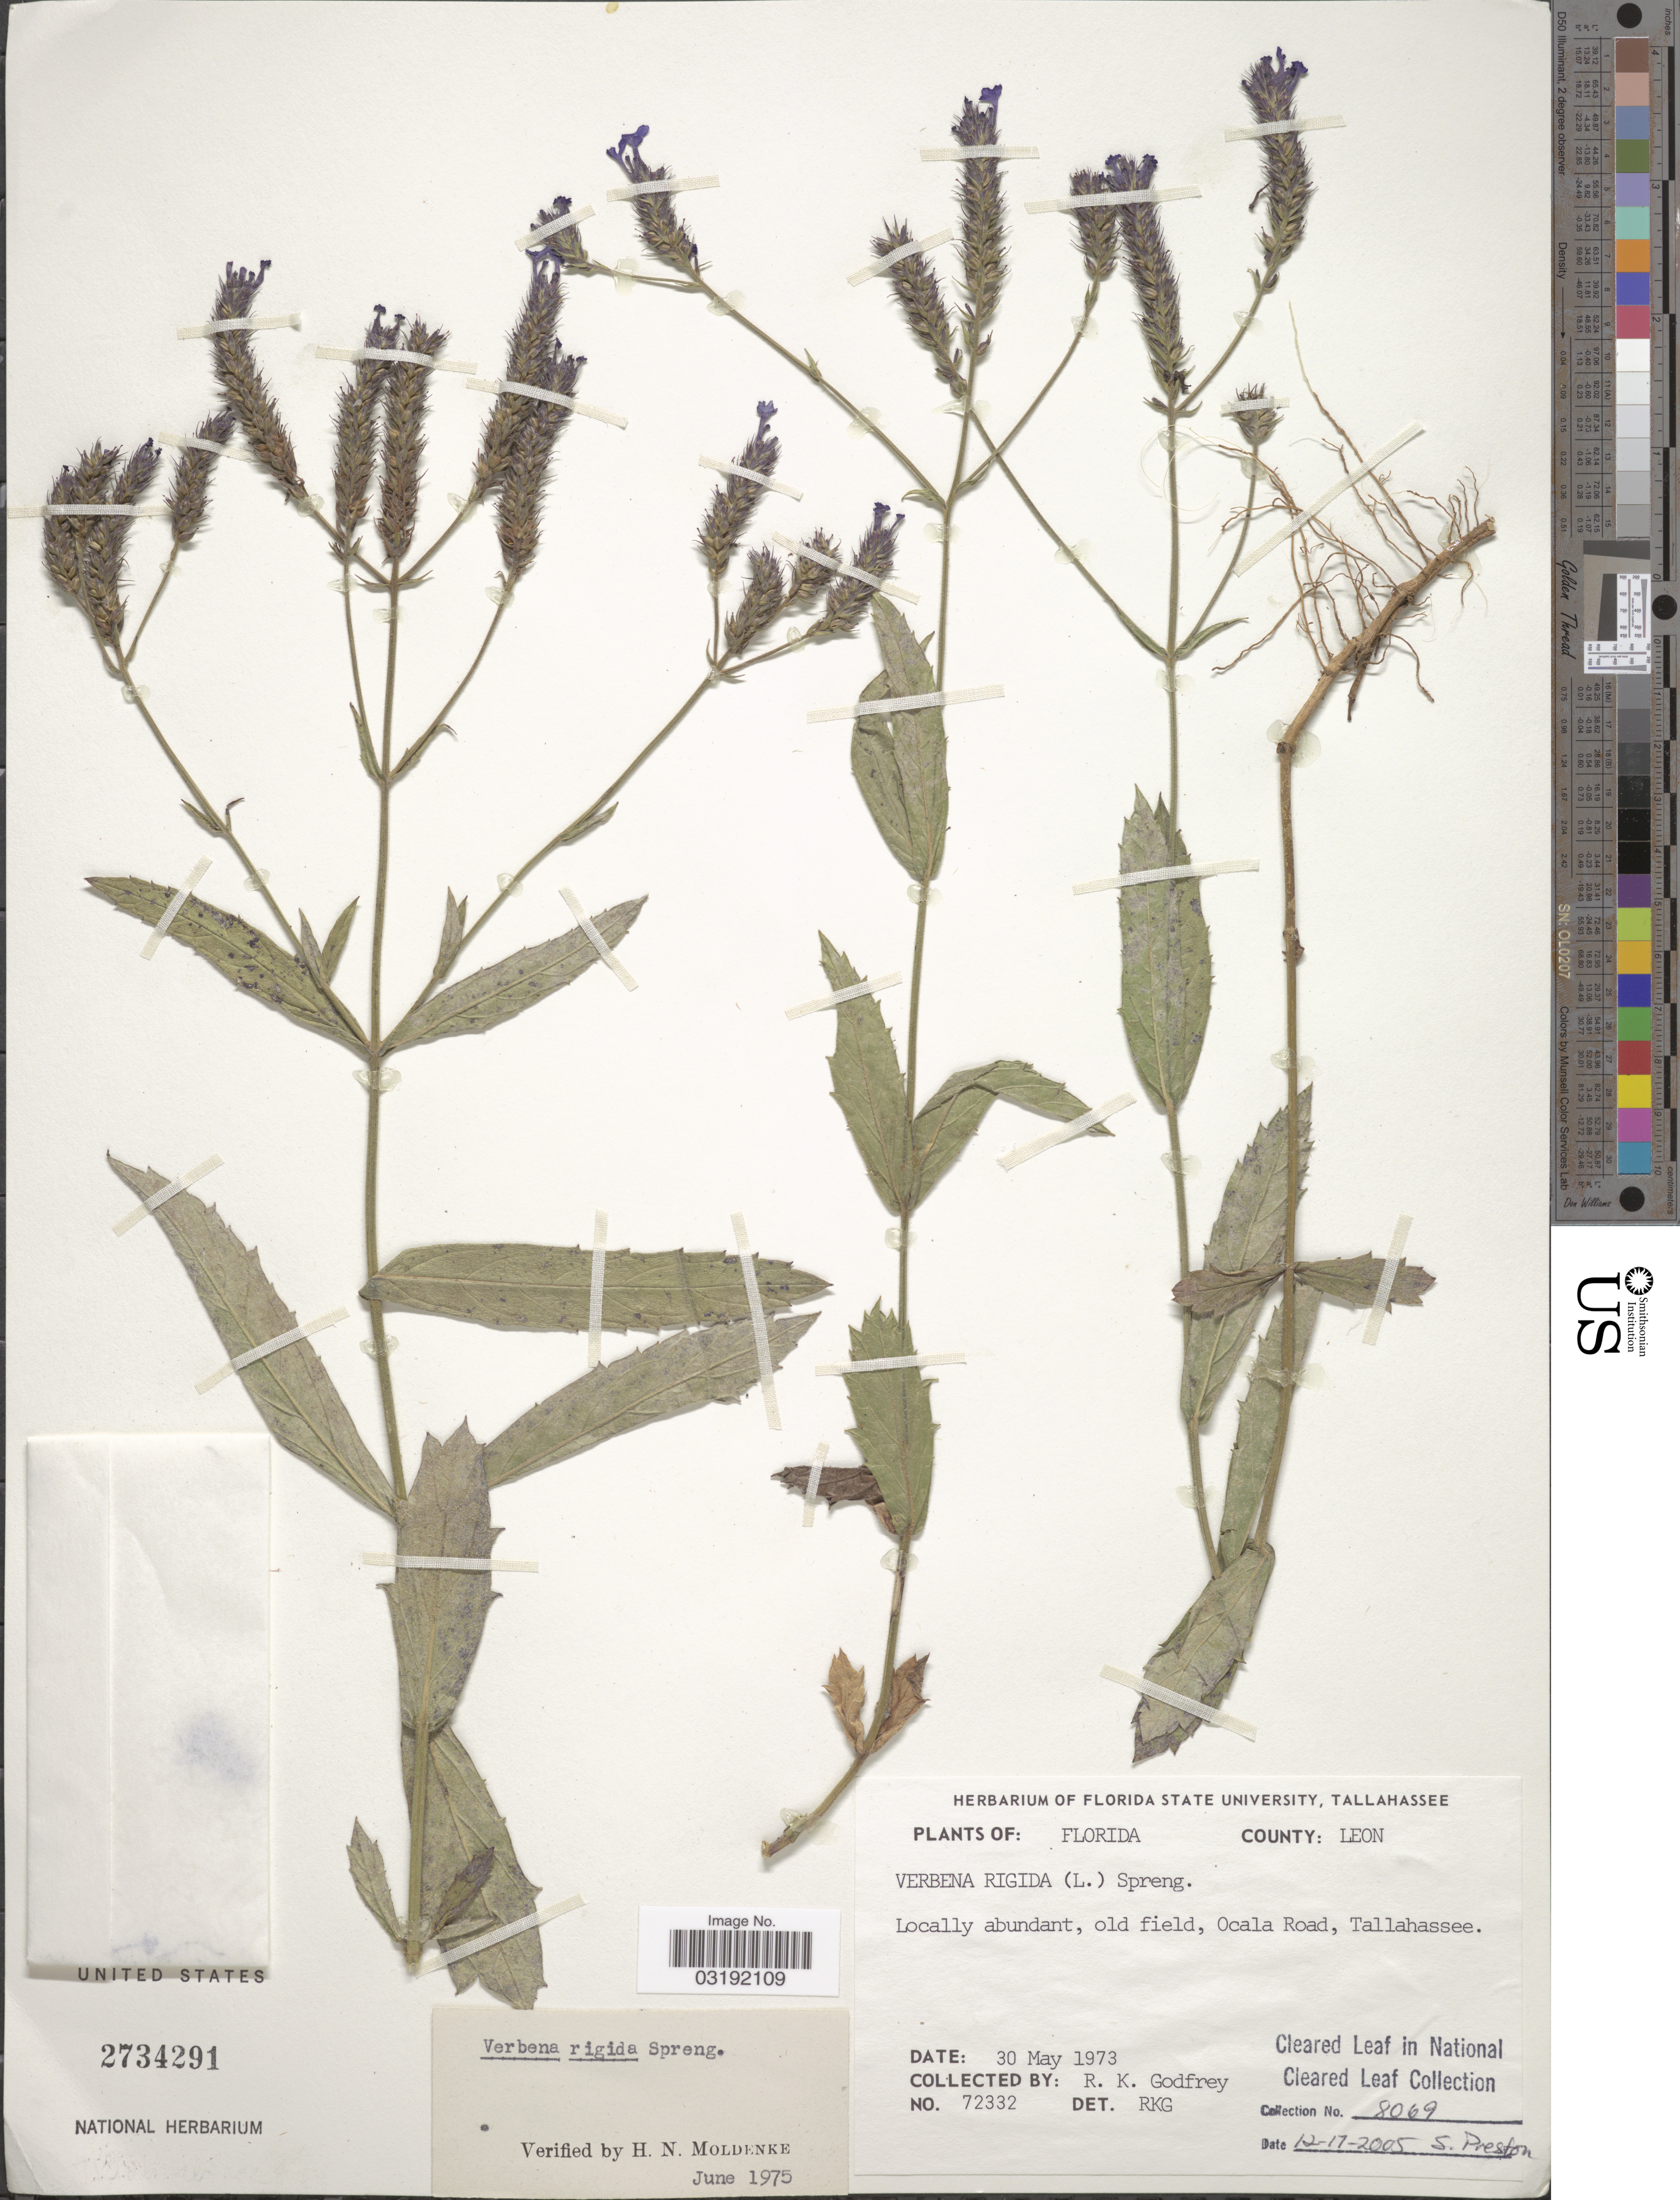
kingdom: Plantae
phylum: Tracheophyta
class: Magnoliopsida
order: Lamiales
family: Verbenaceae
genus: Verbena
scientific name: Verbena rigida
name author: Spreng.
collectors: R. K. Godfrey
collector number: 72332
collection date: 1973-05-30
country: United States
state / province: Florida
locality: County: Leon. Ocala Road, Tallahassee.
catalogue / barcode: US 2734291